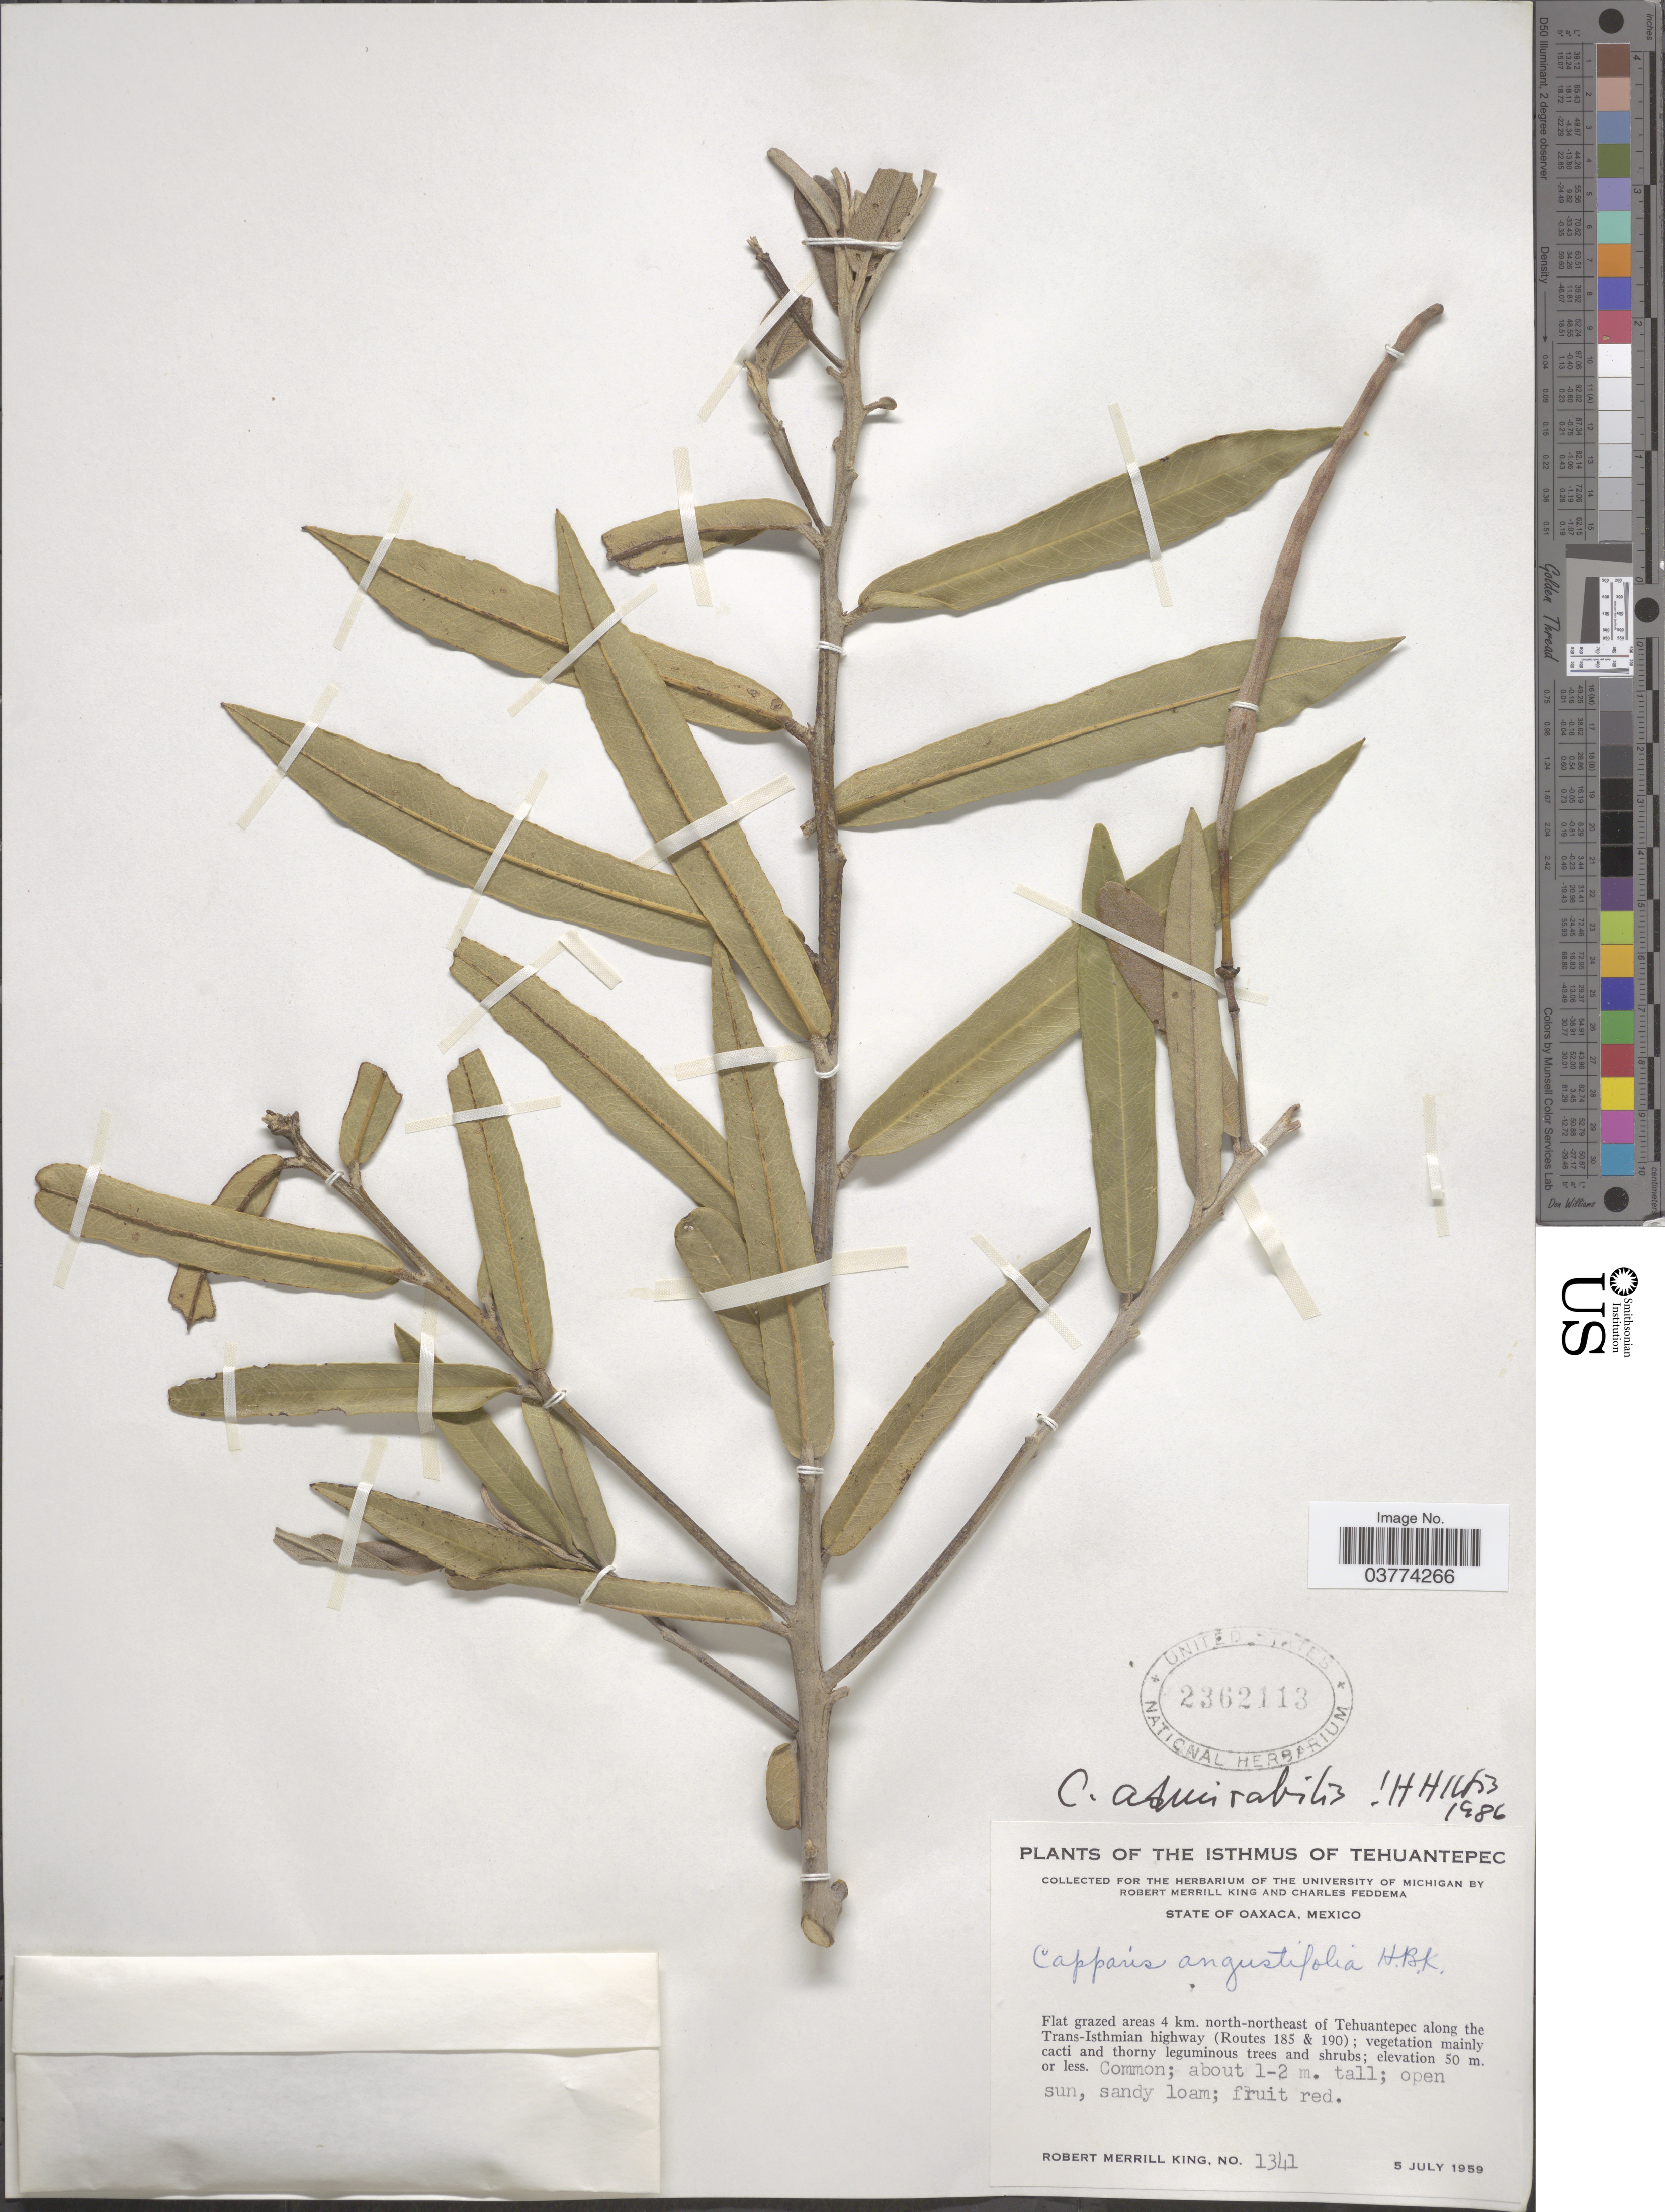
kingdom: Plantae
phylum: Tracheophyta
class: Magnoliopsida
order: Brassicales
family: Capparaceae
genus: Quadrella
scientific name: Quadrella lundellii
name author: (Standl.) Iltis & Cornejo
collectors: R. M. King & C. Feddema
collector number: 1341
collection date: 1959-07-05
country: Mexico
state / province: Oaxaca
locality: The Isthmus of Tehuantepec. Flat grazed areas 4 km. north-northeast of Tehuantepec along the Trans-Isthmian highway (Routes 185 & 190).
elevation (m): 50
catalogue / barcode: US 2362113